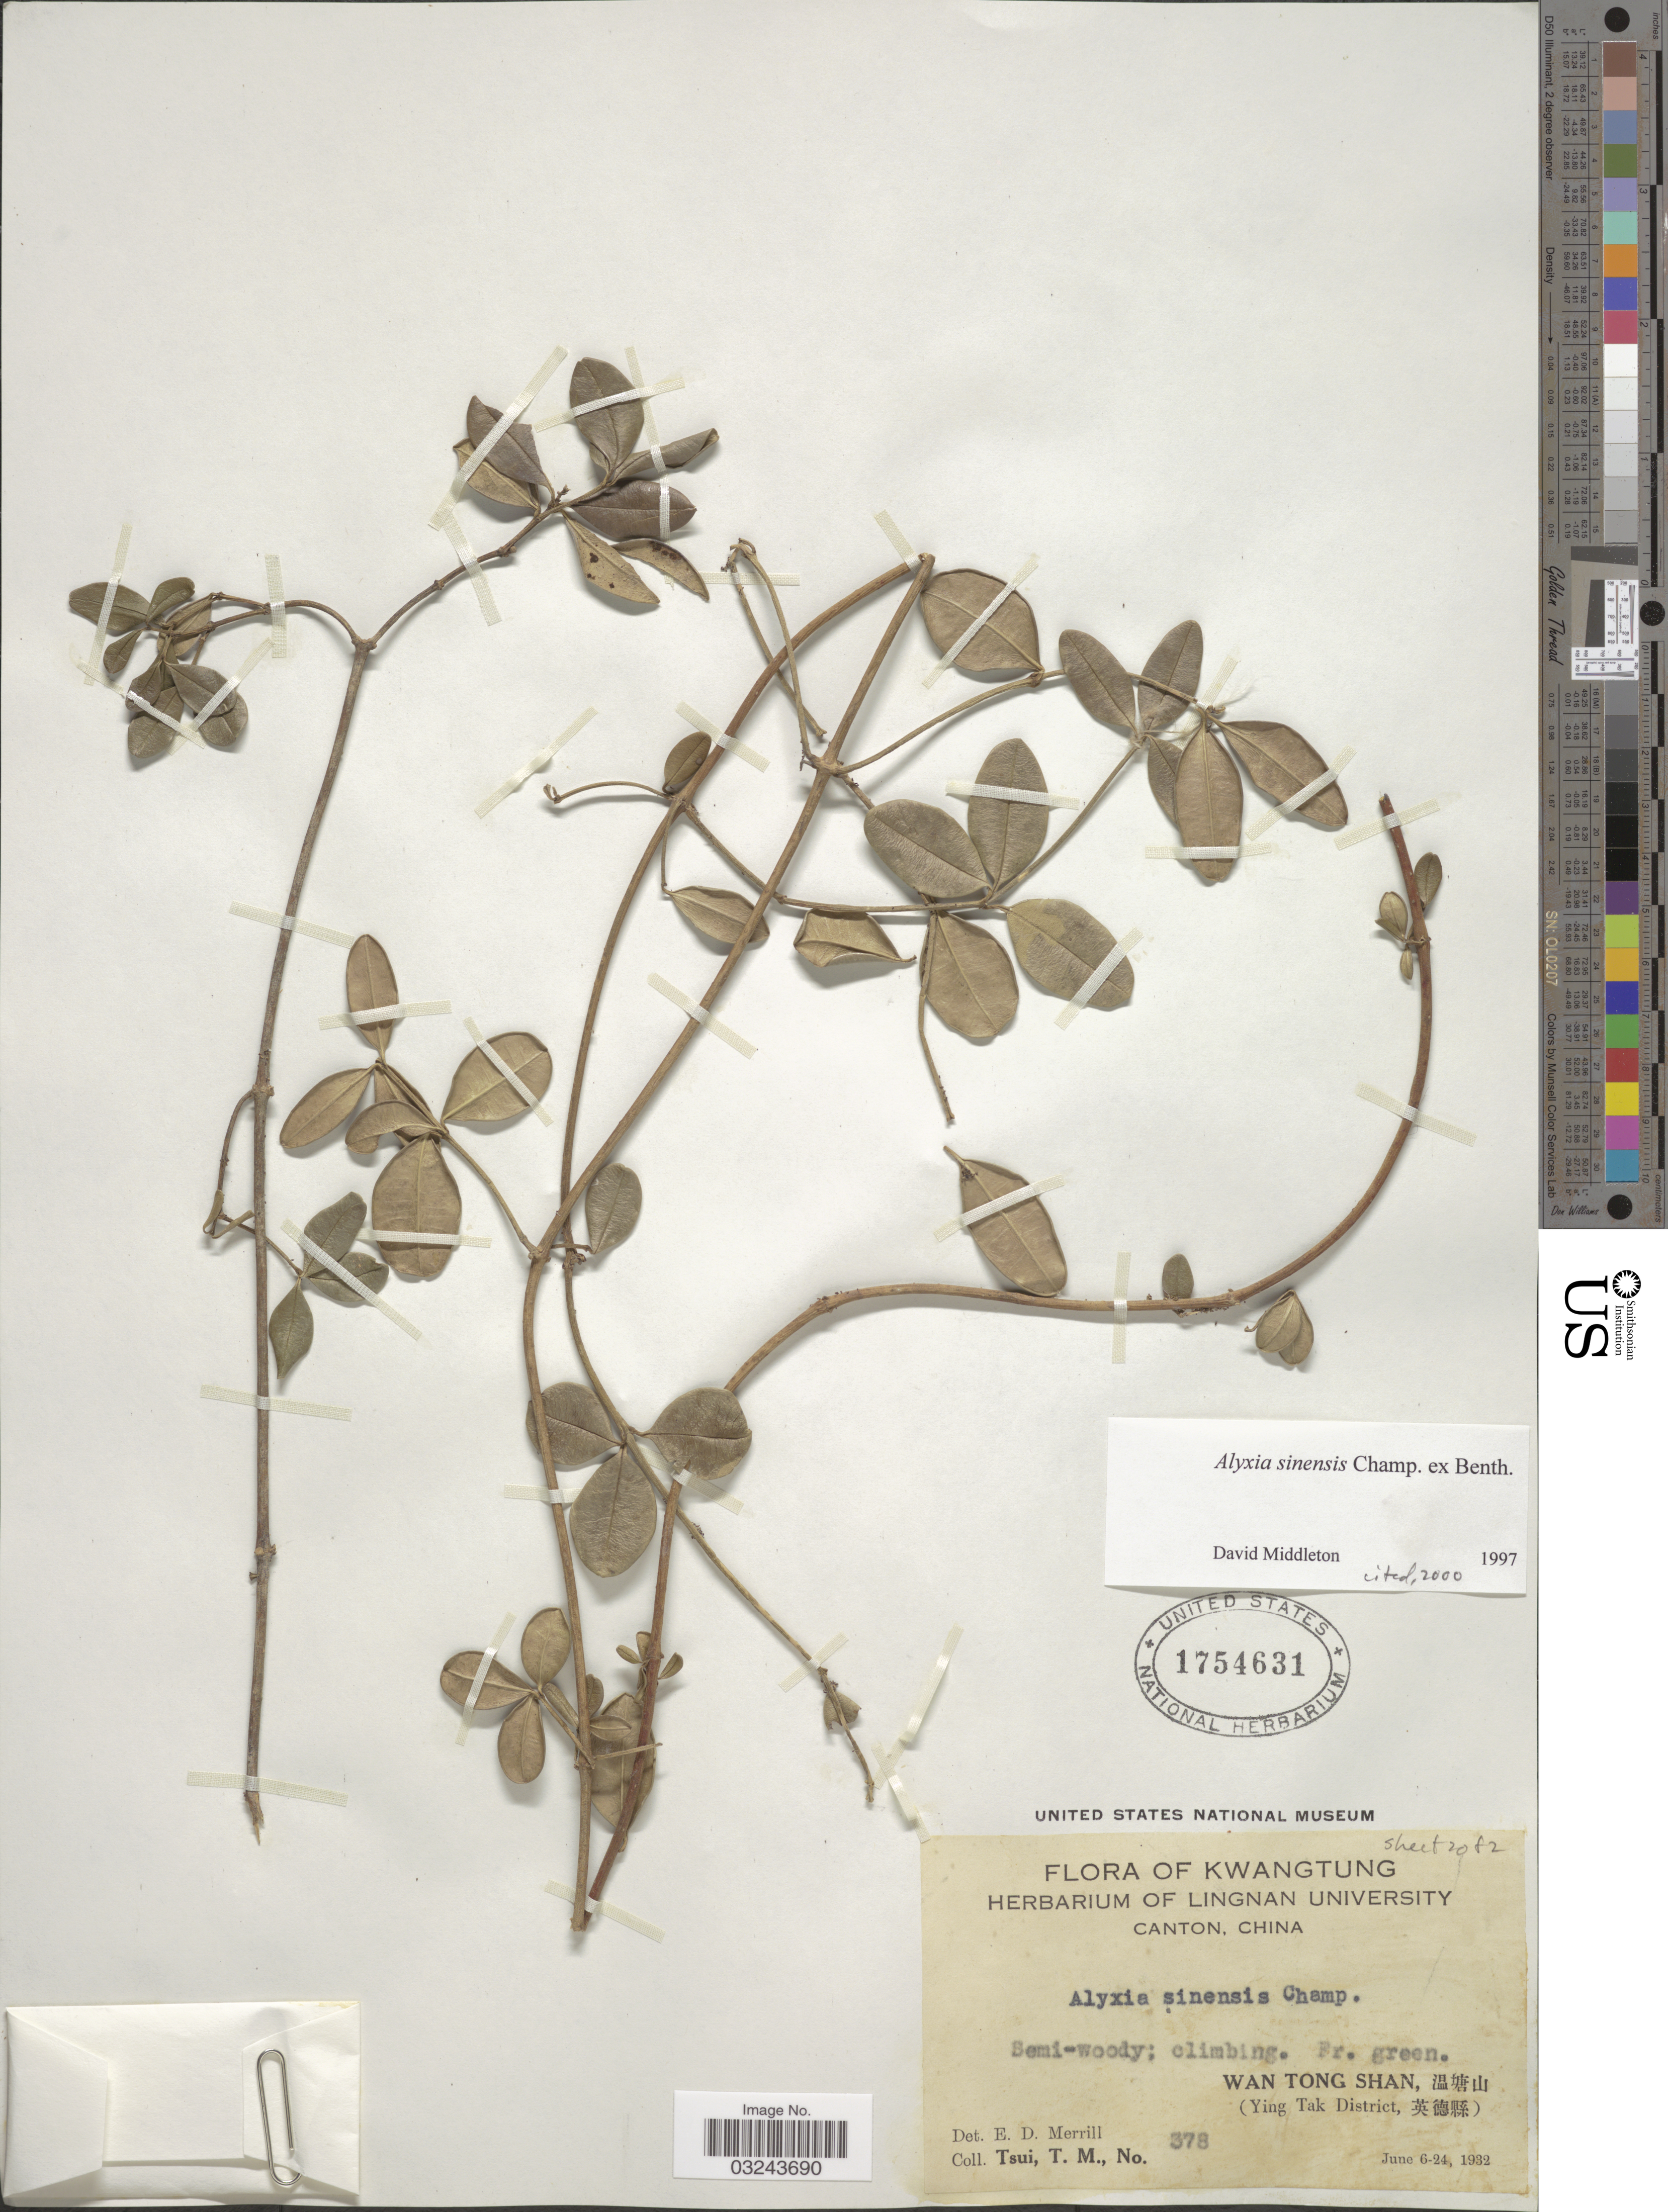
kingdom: Plantae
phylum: Tracheophyta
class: Magnoliopsida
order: Gentianales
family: Apocynaceae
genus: Alyxia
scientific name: Alyxia sinensis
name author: Champ. ex Benth.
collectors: T. Tsui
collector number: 378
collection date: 1932-06-06/1932-06-24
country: China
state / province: Guangdong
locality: Kwatung.Wan Tong Shan, (Ying Tak District.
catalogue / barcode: US 1754631